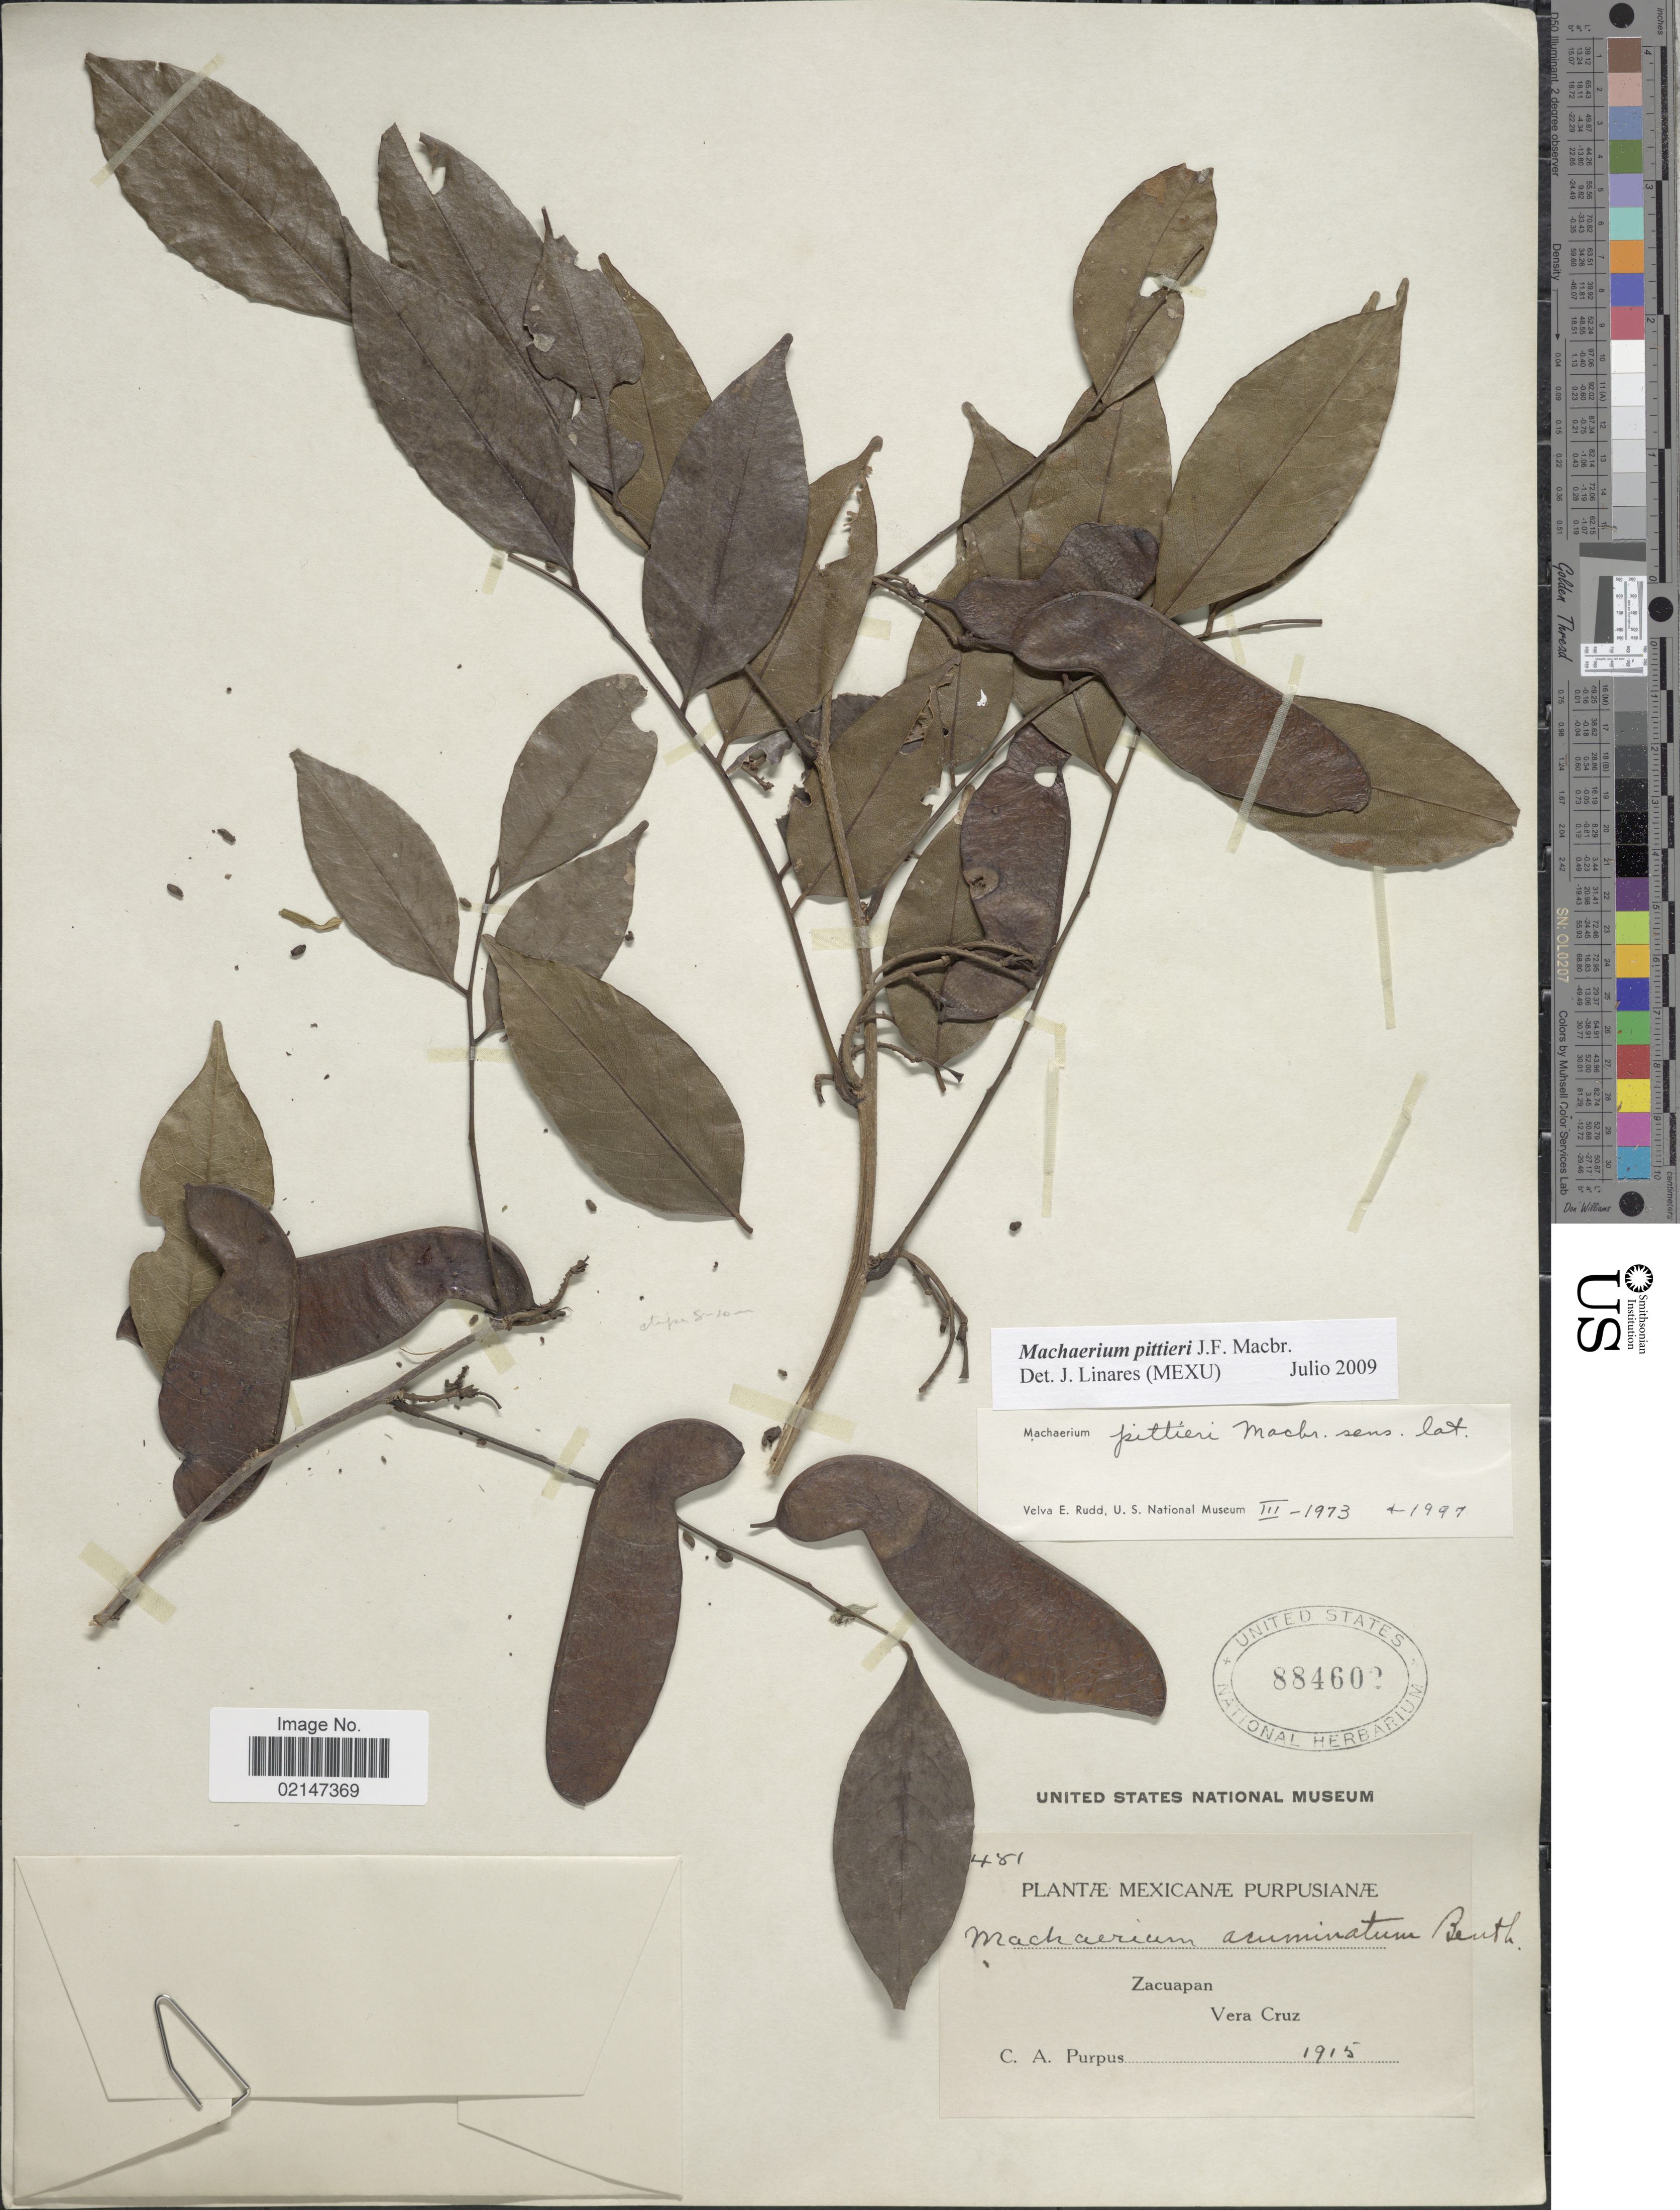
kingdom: Plantae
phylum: Tracheophyta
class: Magnoliopsida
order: Fabales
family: Fabaceae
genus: Machaerium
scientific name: Machaerium pittieri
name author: J.F. Macbr.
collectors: C. A. Purpus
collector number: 481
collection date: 1915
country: Mexico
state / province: Veracruz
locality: Zacuapan, Vera Cruz.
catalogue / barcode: US 884602